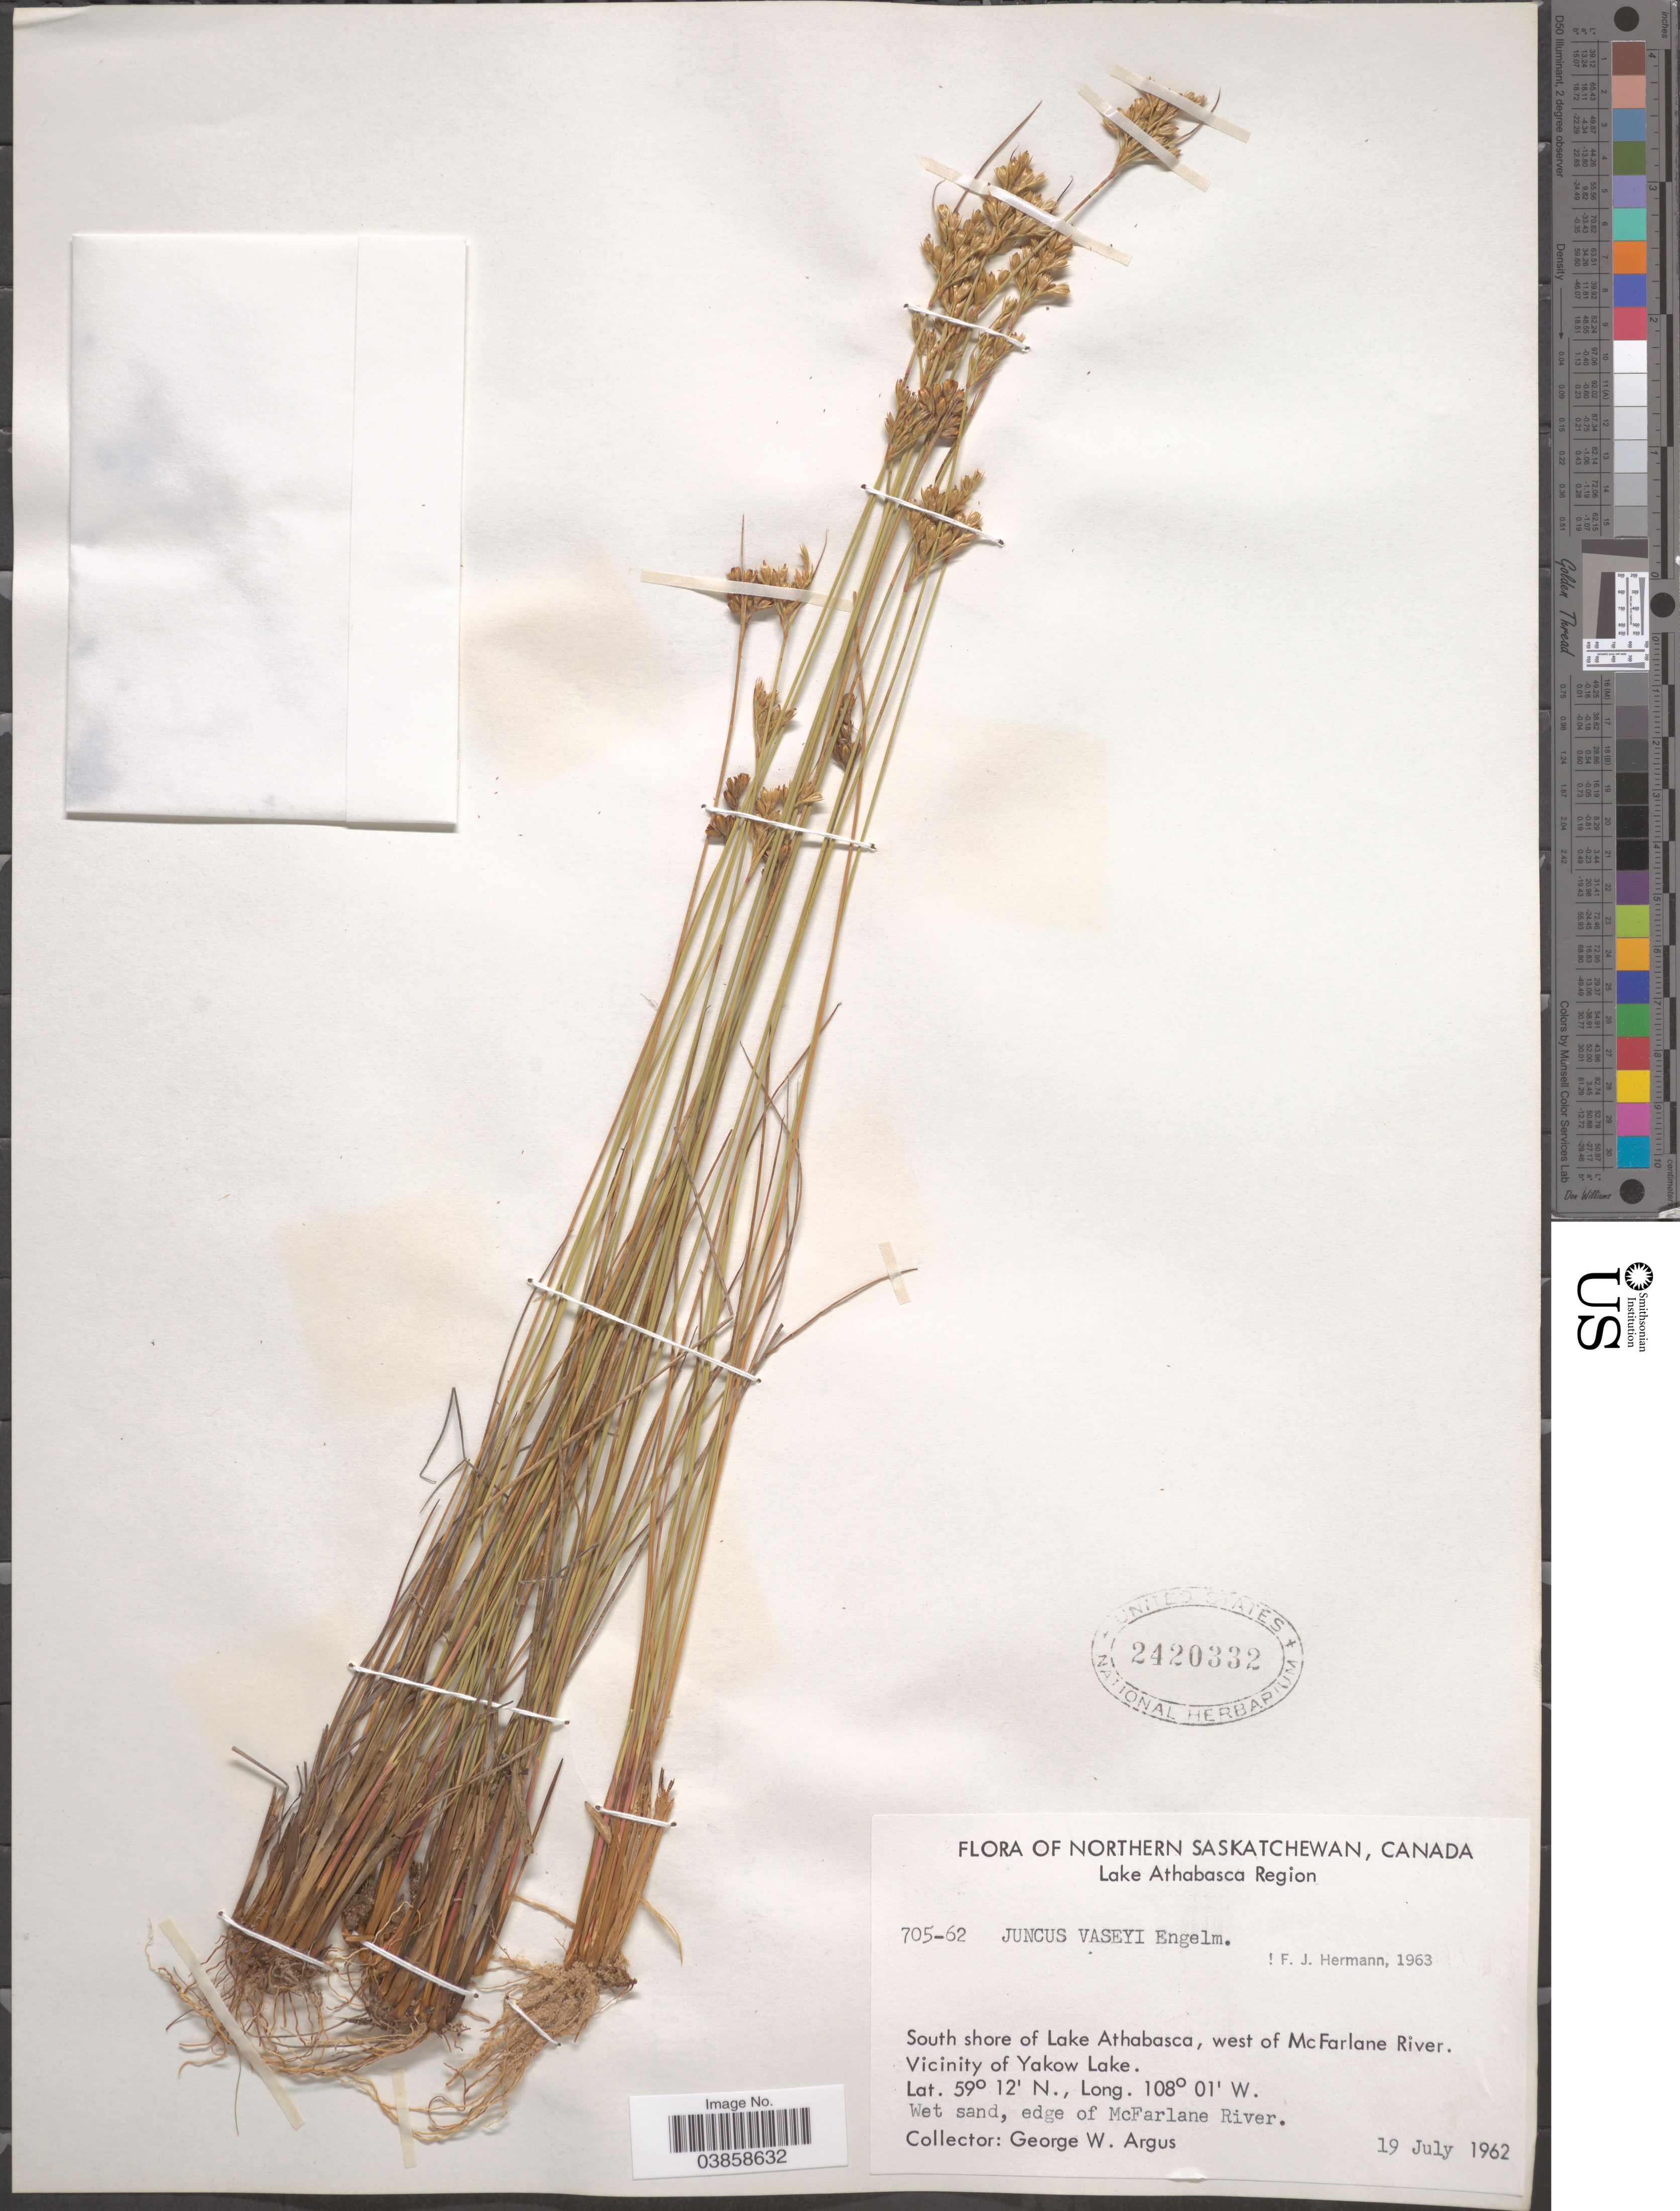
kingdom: Plantae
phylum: Tracheophyta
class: Liliopsida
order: Poales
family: Juncaceae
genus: Juncus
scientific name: Juncus vaseyi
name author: Engelm.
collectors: G. W. Argus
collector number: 705-62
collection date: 1962-07-19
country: Canada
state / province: Saskatchewan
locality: Northern Saskatchewan. Lake Athabasca Region. South shore of Lake Athabasca, west of McFarlane River. Vicinity of Yakow Lake. Wet sand, edge of McFarlane River.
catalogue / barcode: US 2420332